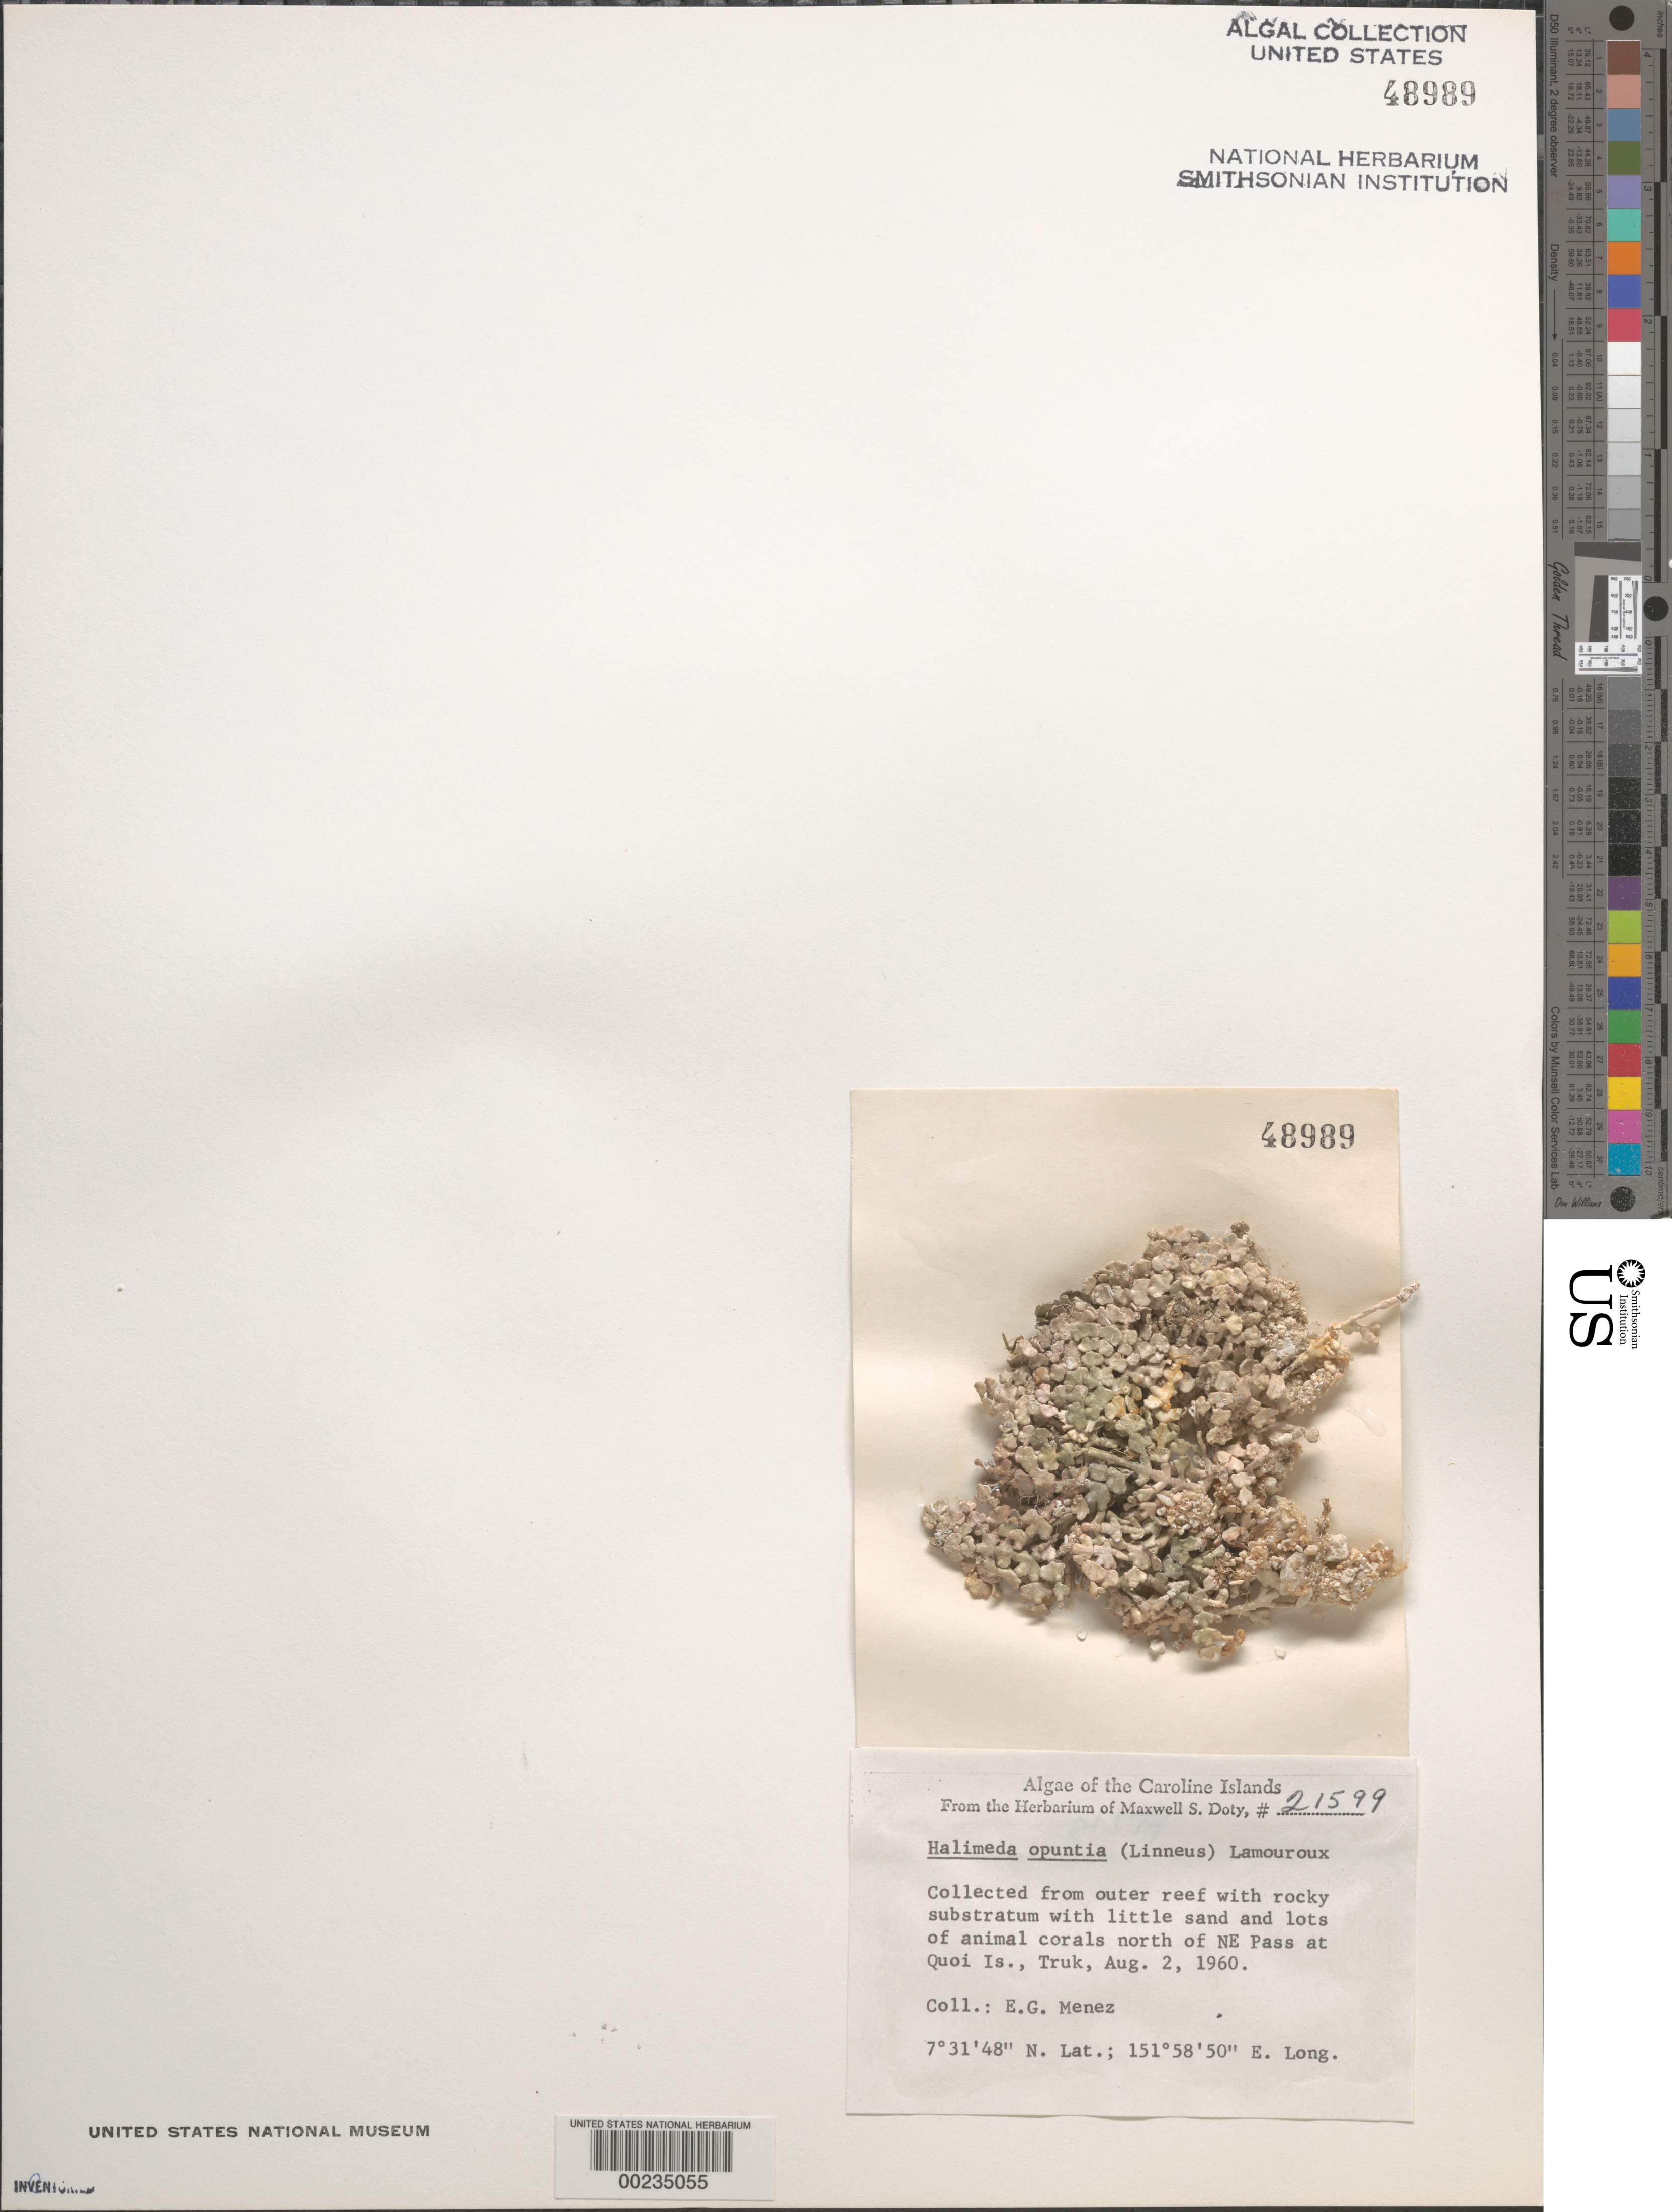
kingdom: Plantae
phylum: Chlorophyta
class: Ulvophyceae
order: Bryopsidales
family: Halimedaceae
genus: Halimeda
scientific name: Halimeda opuntia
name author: (L.) J.V.Lamouroux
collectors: Meñez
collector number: MSD 21599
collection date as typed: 02 Aug 1960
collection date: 1960-08-02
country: Micronesia, Federated States of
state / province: Truk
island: Truk (Chuuk) Is.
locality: Quoi Islet, N of Northeast pass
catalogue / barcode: US 48989